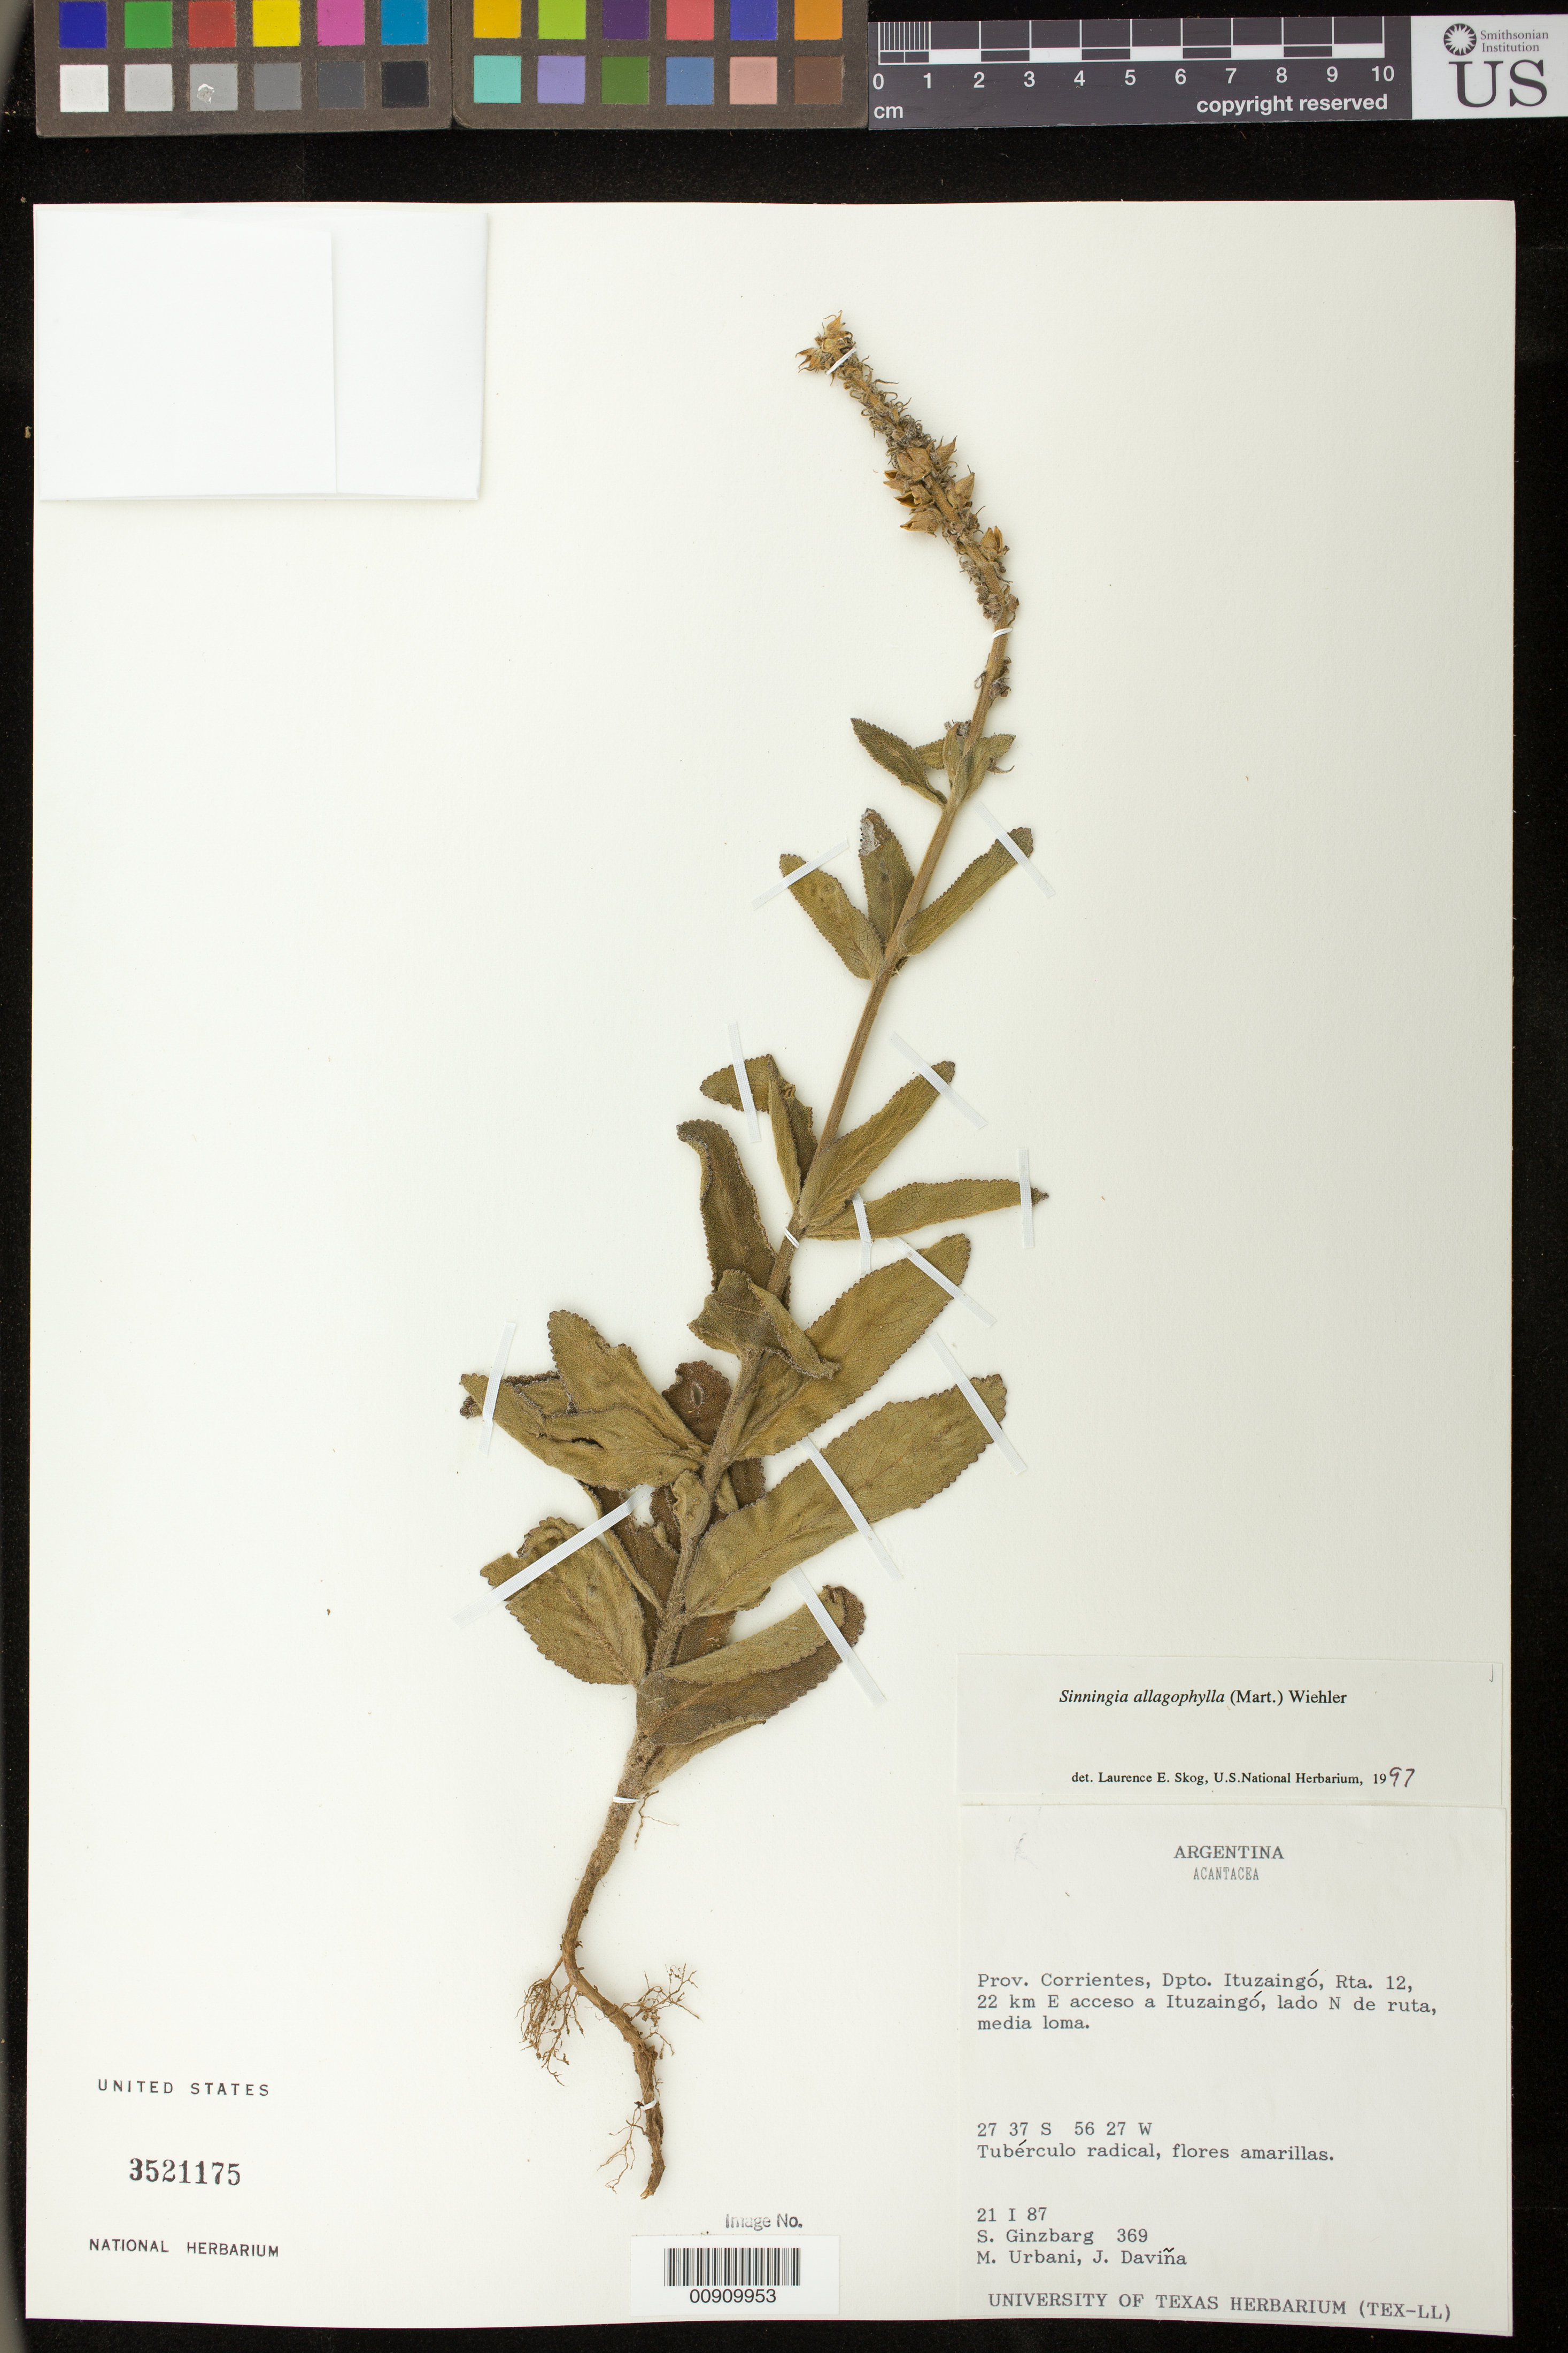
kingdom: Plantae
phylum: Tracheophyta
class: Magnoliopsida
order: Lamiales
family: Gesneriaceae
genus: Sinningia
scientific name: Sinningia allagophylla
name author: (Mart.) Wiehler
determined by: Skog, Laurence E.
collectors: S. Ginzbarg, M. Urbani & J. Daviña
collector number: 369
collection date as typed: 21 Jan 1987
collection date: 1987-01-21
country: Argentina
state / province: Corrientes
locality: Prov. Corrientes, Dpto. Ituzaingó, Rta. 12, 22 km E acceso a Ituzaingó, lado N de ruta, media loma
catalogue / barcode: US 3521175